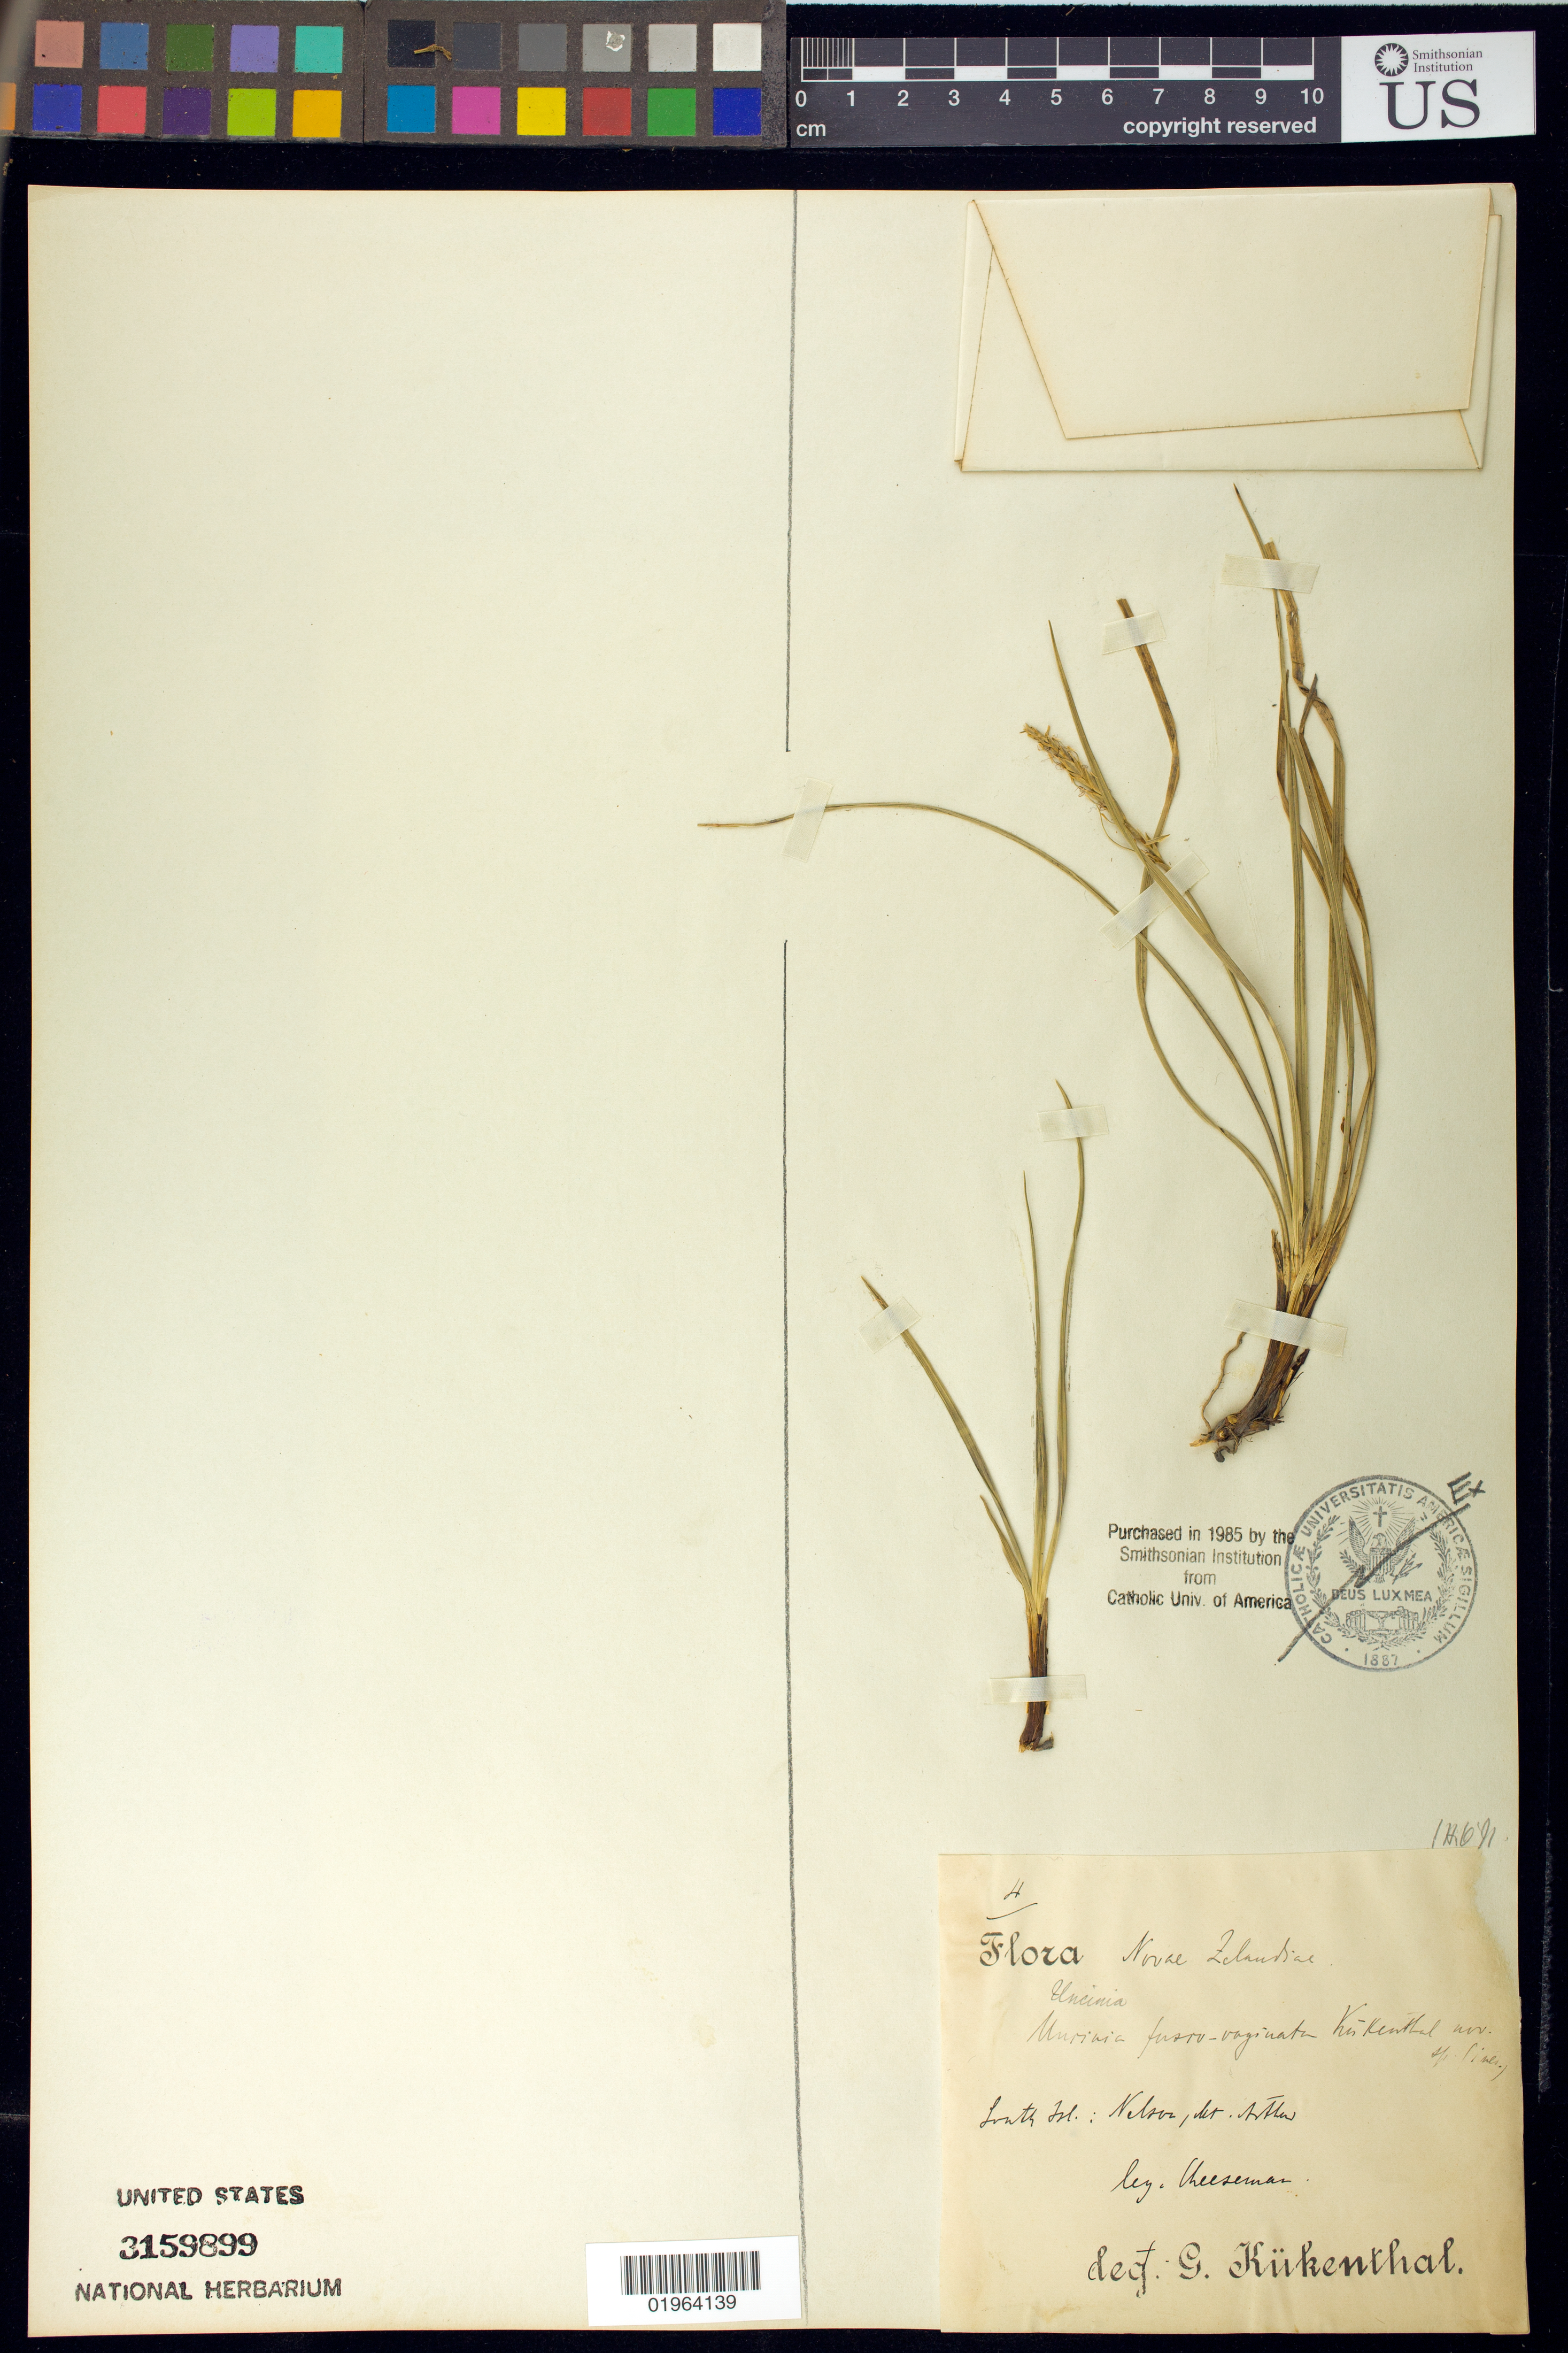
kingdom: Plantae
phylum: Tracheophyta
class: Liliopsida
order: Poales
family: Cyperaceae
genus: Carex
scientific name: Carex penalpina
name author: K.A. Ford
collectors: T. F. Cheeseman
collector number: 4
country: New Zealand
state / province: Nelson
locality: South Island, Mt Arthur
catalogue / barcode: US 3159899